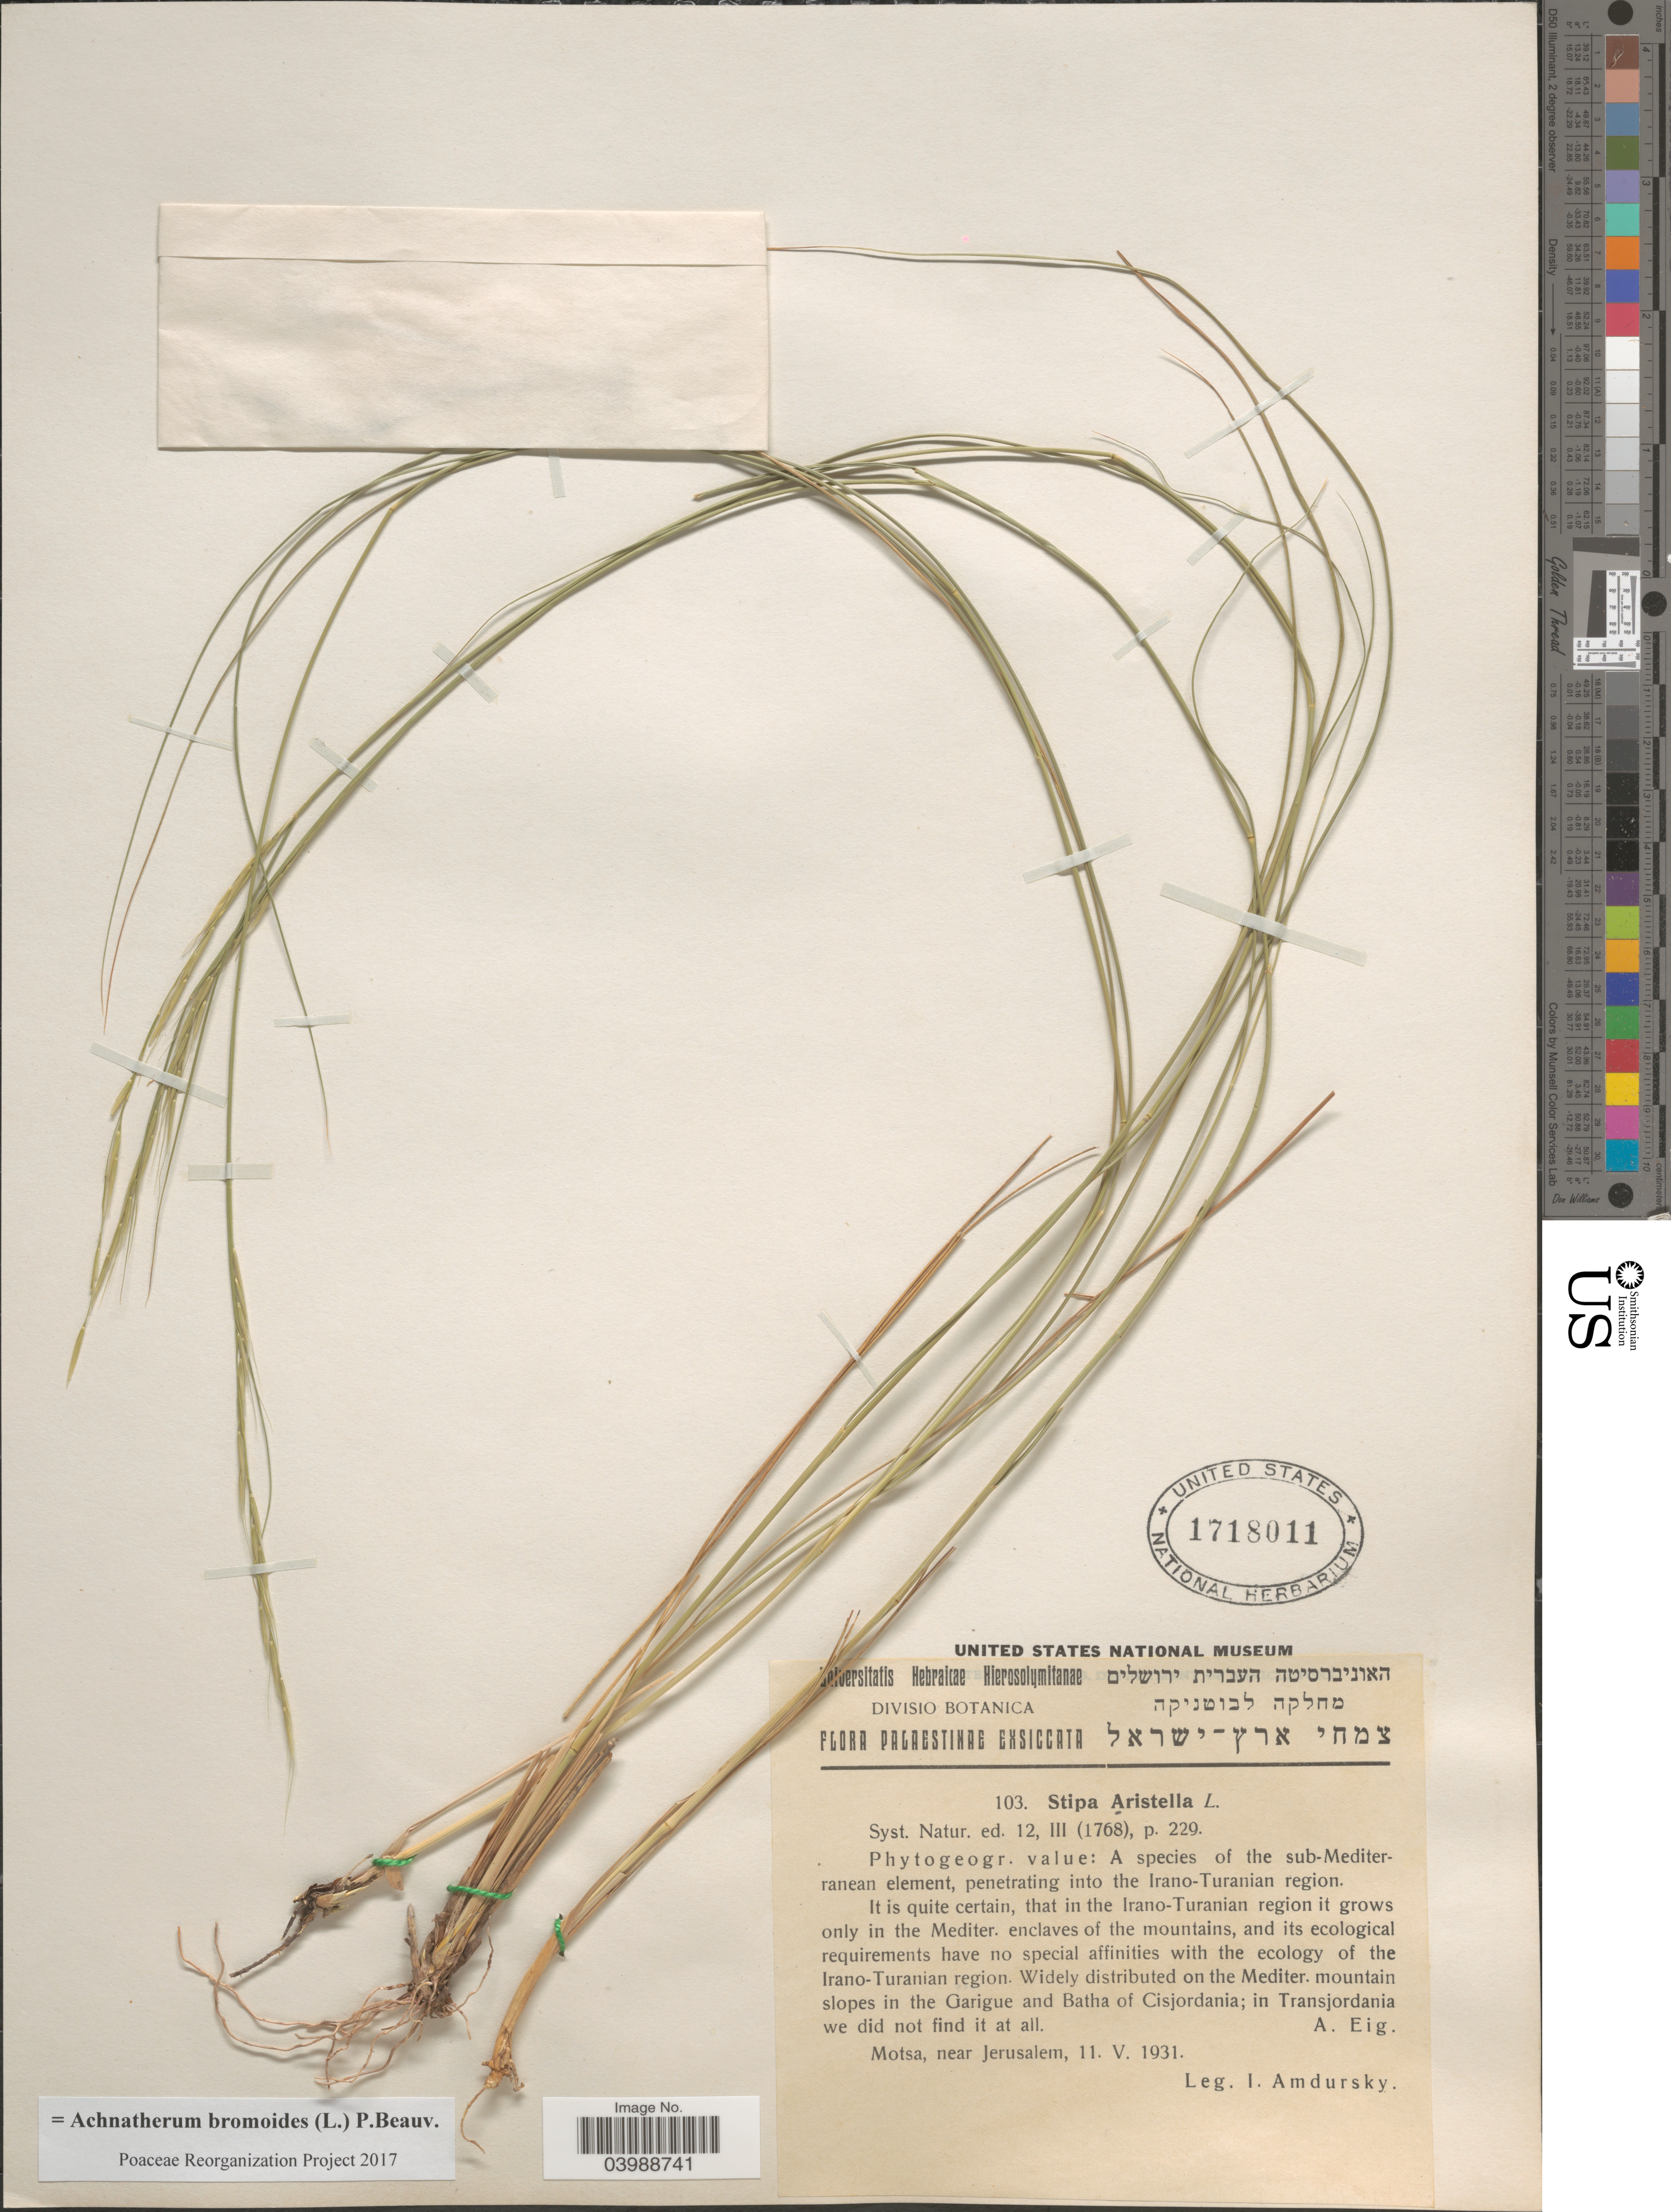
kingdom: Plantae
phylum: Tracheophyta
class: Liliopsida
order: Poales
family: Poaceae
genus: Achnatherum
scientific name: Achnatherum bromoides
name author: (L.) P. Beauv.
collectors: I. Amdursky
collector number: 103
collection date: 1931-05-11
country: Israel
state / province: Jerusalem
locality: Palestinae. Motsa, near Jerusalem.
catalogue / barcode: US 1718011